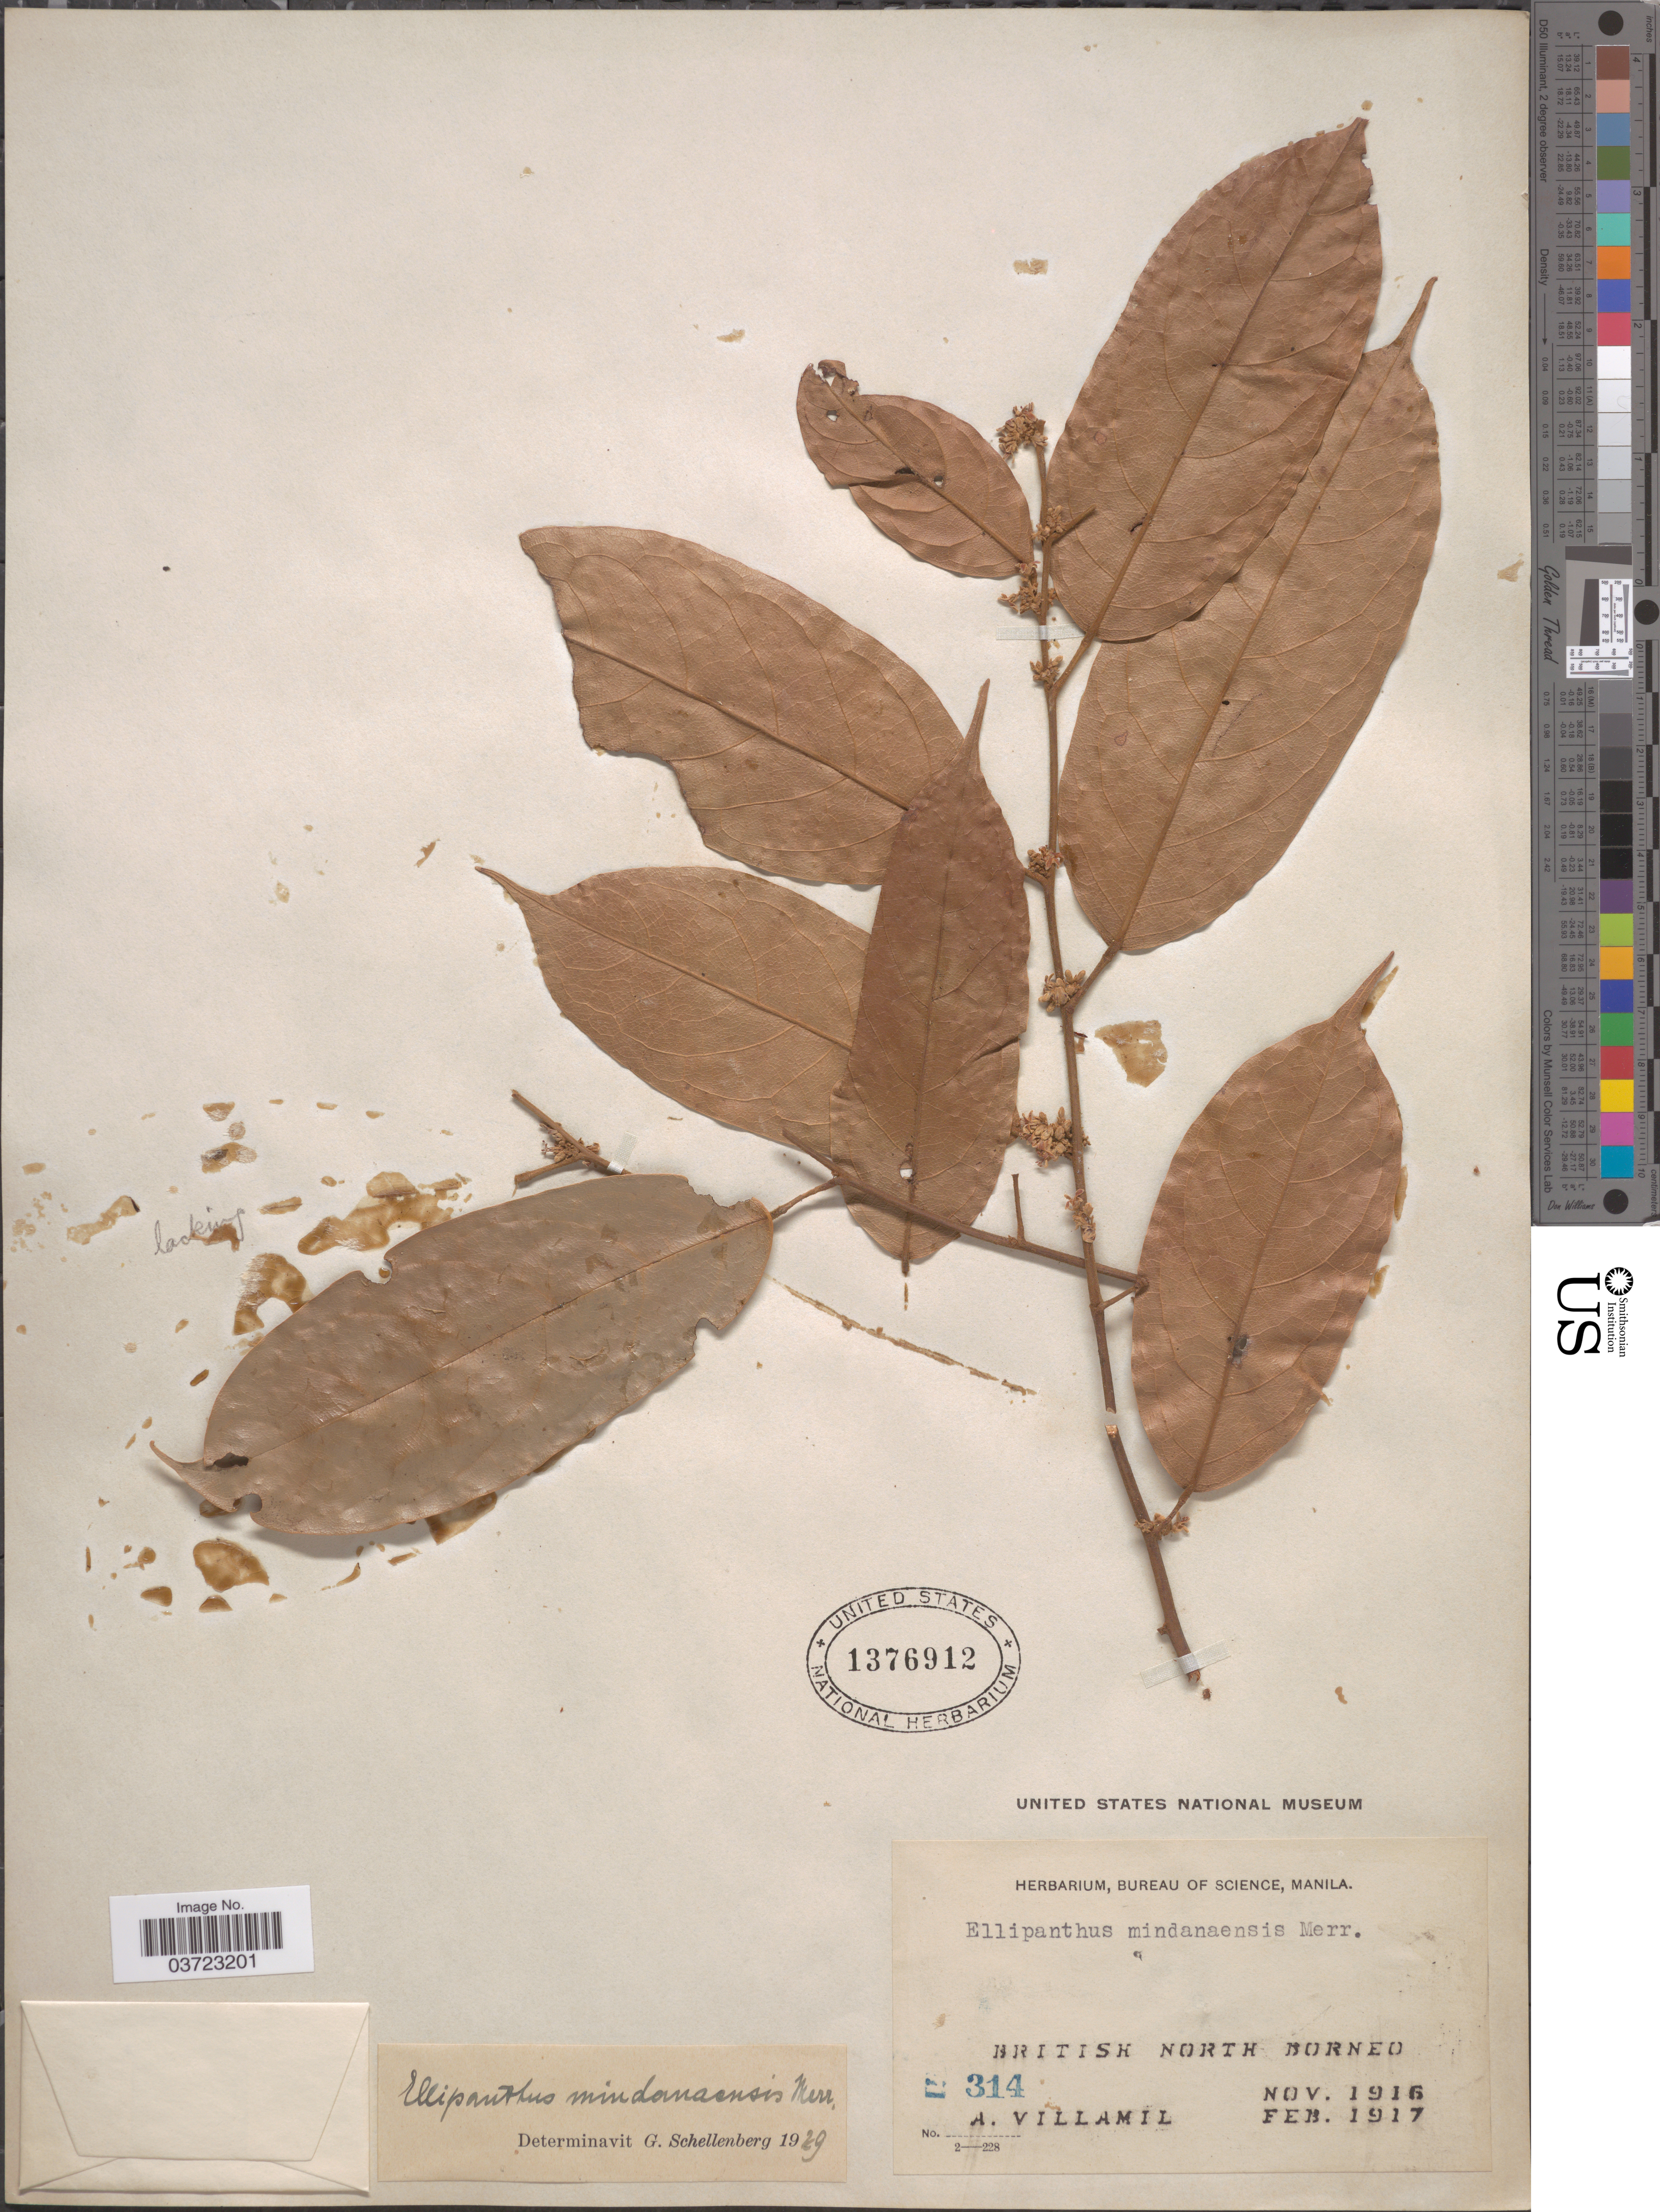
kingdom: Plantae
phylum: Tracheophyta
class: Magnoliopsida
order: Oxalidales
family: Connaraceae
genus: Ellipanthus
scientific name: Ellipanthus mindanaensis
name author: Merr.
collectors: A. Villamil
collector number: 314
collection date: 1916-11/1917-02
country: Malaysia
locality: British North Borneo.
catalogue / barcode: US 1376912